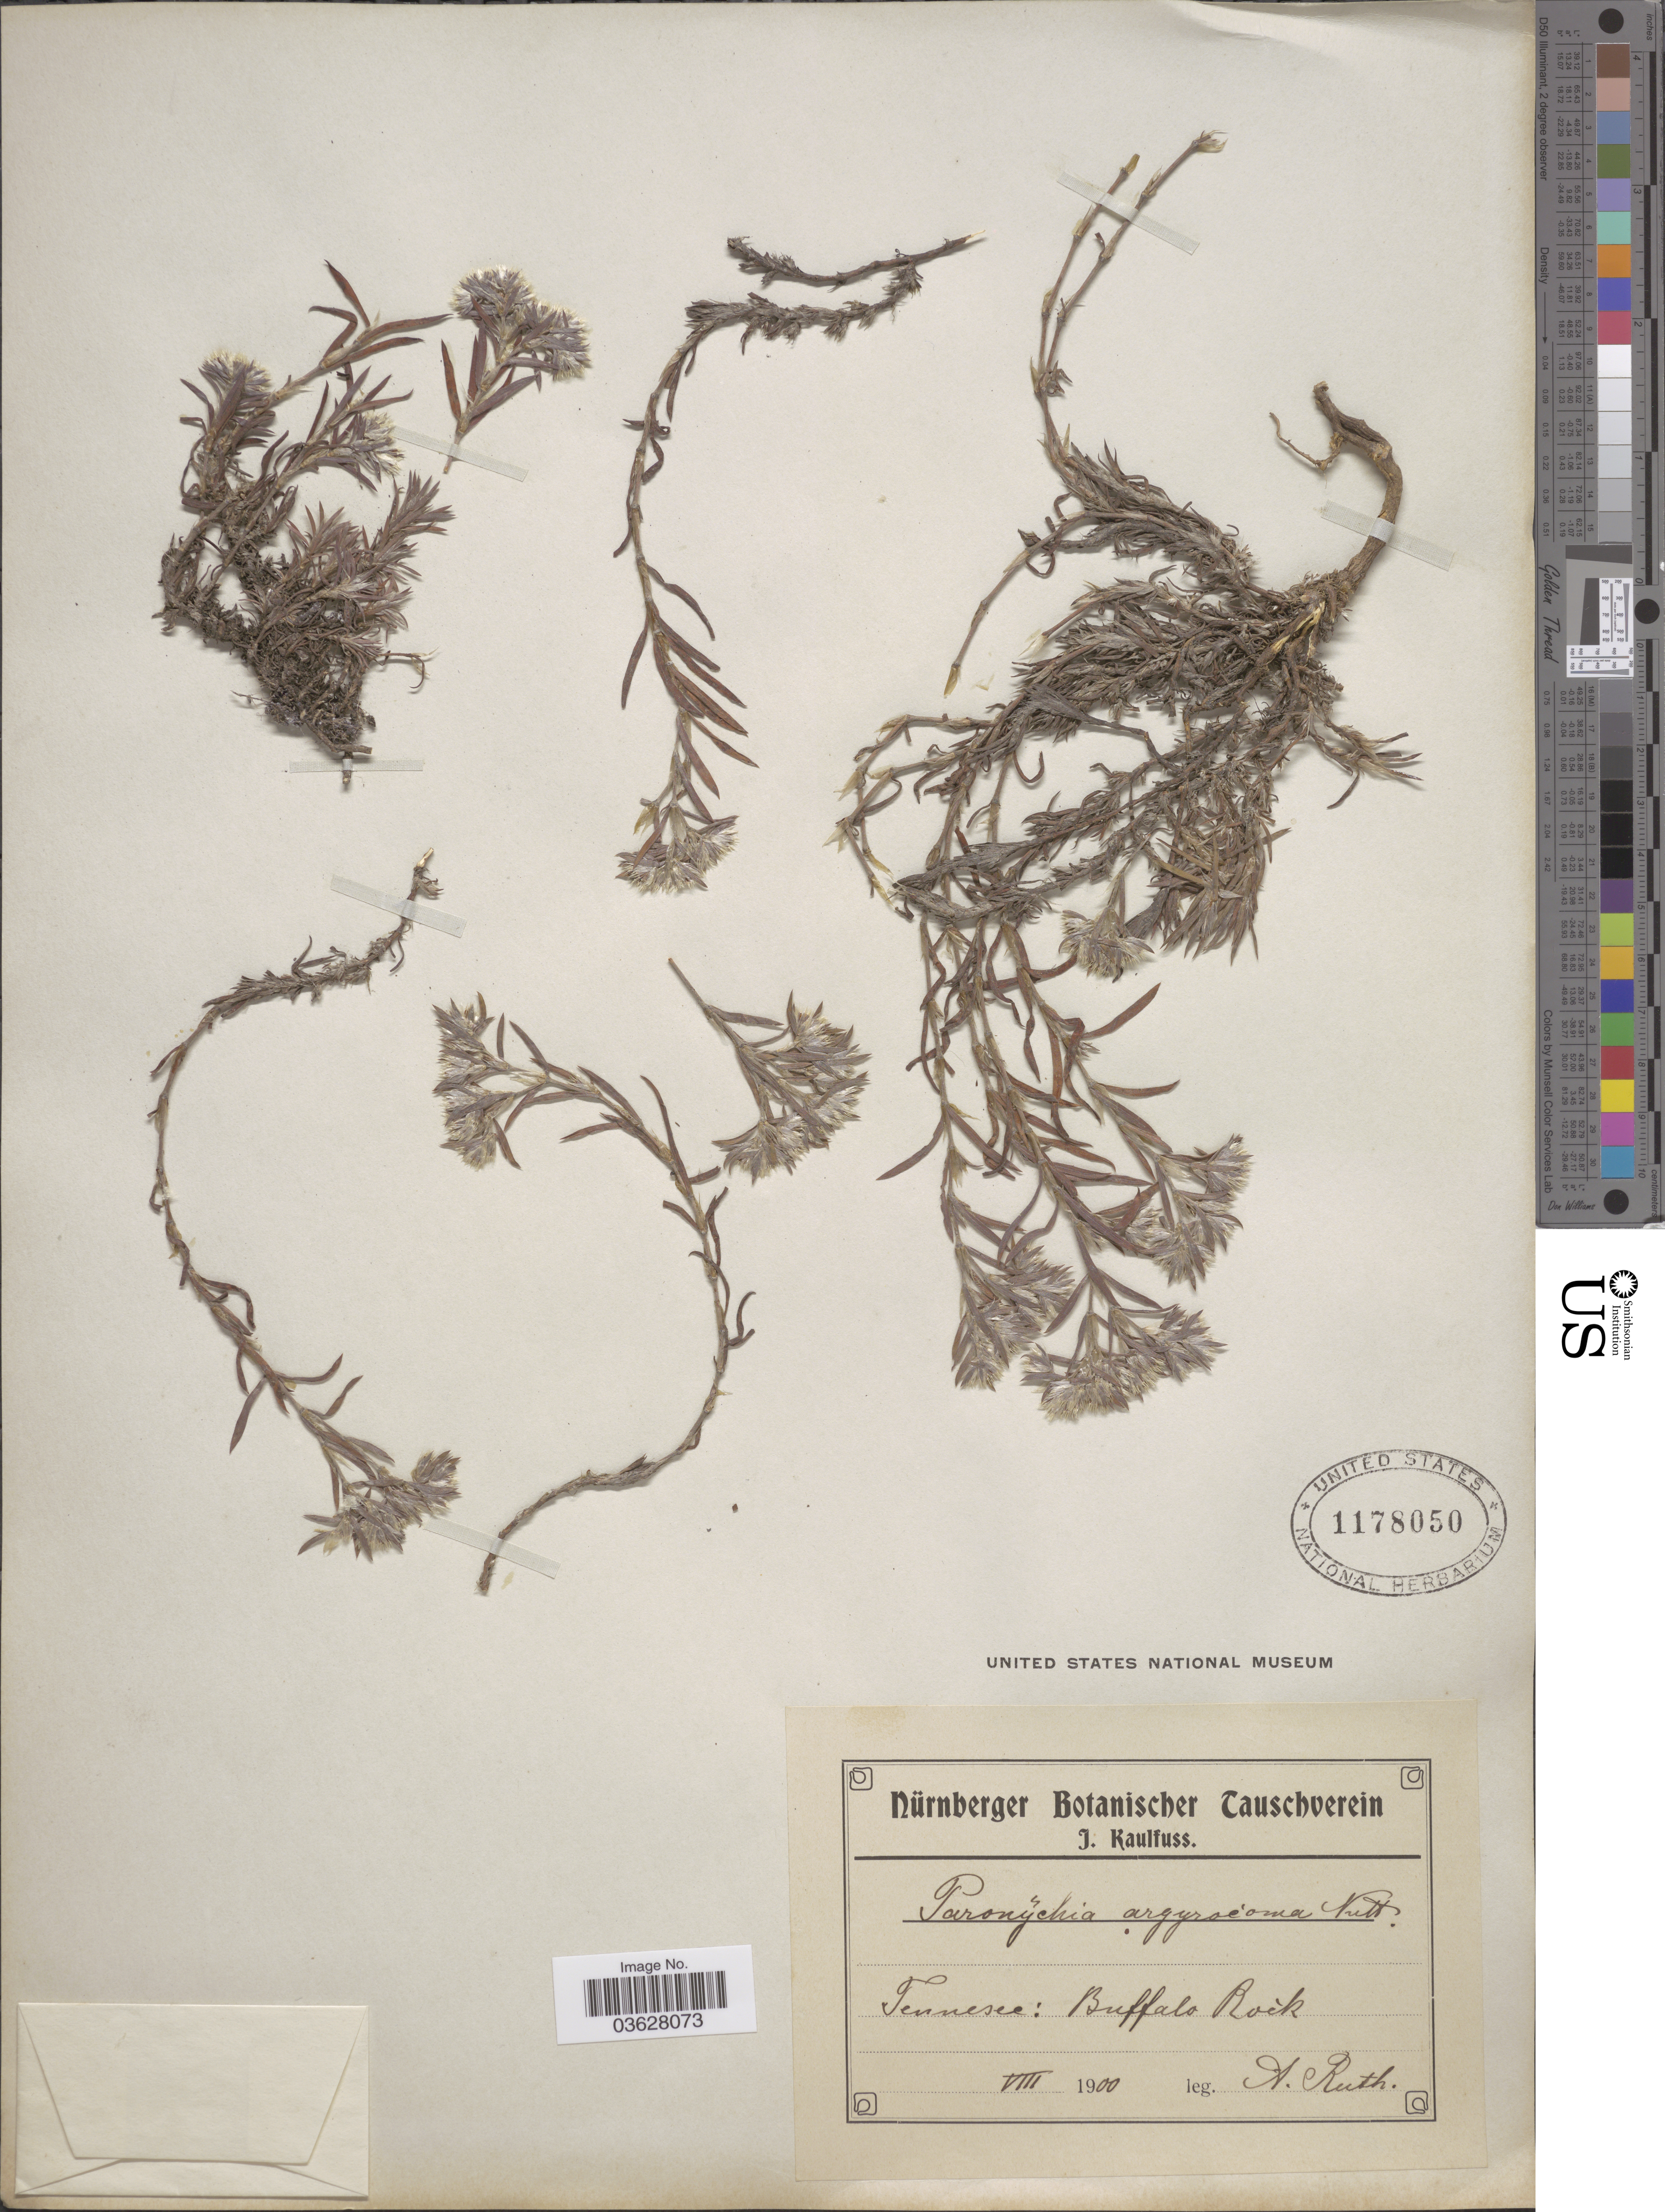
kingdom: Plantae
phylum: Tracheophyta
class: Magnoliopsida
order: Caryophyllales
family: Caryophyllaceae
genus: Paronychia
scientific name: Paronychia argyrocoma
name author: (Michx.) Nutt.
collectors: A. Ruth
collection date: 1900-08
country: United States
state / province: Tennessee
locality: Buffalo Rock.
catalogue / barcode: US 1178050